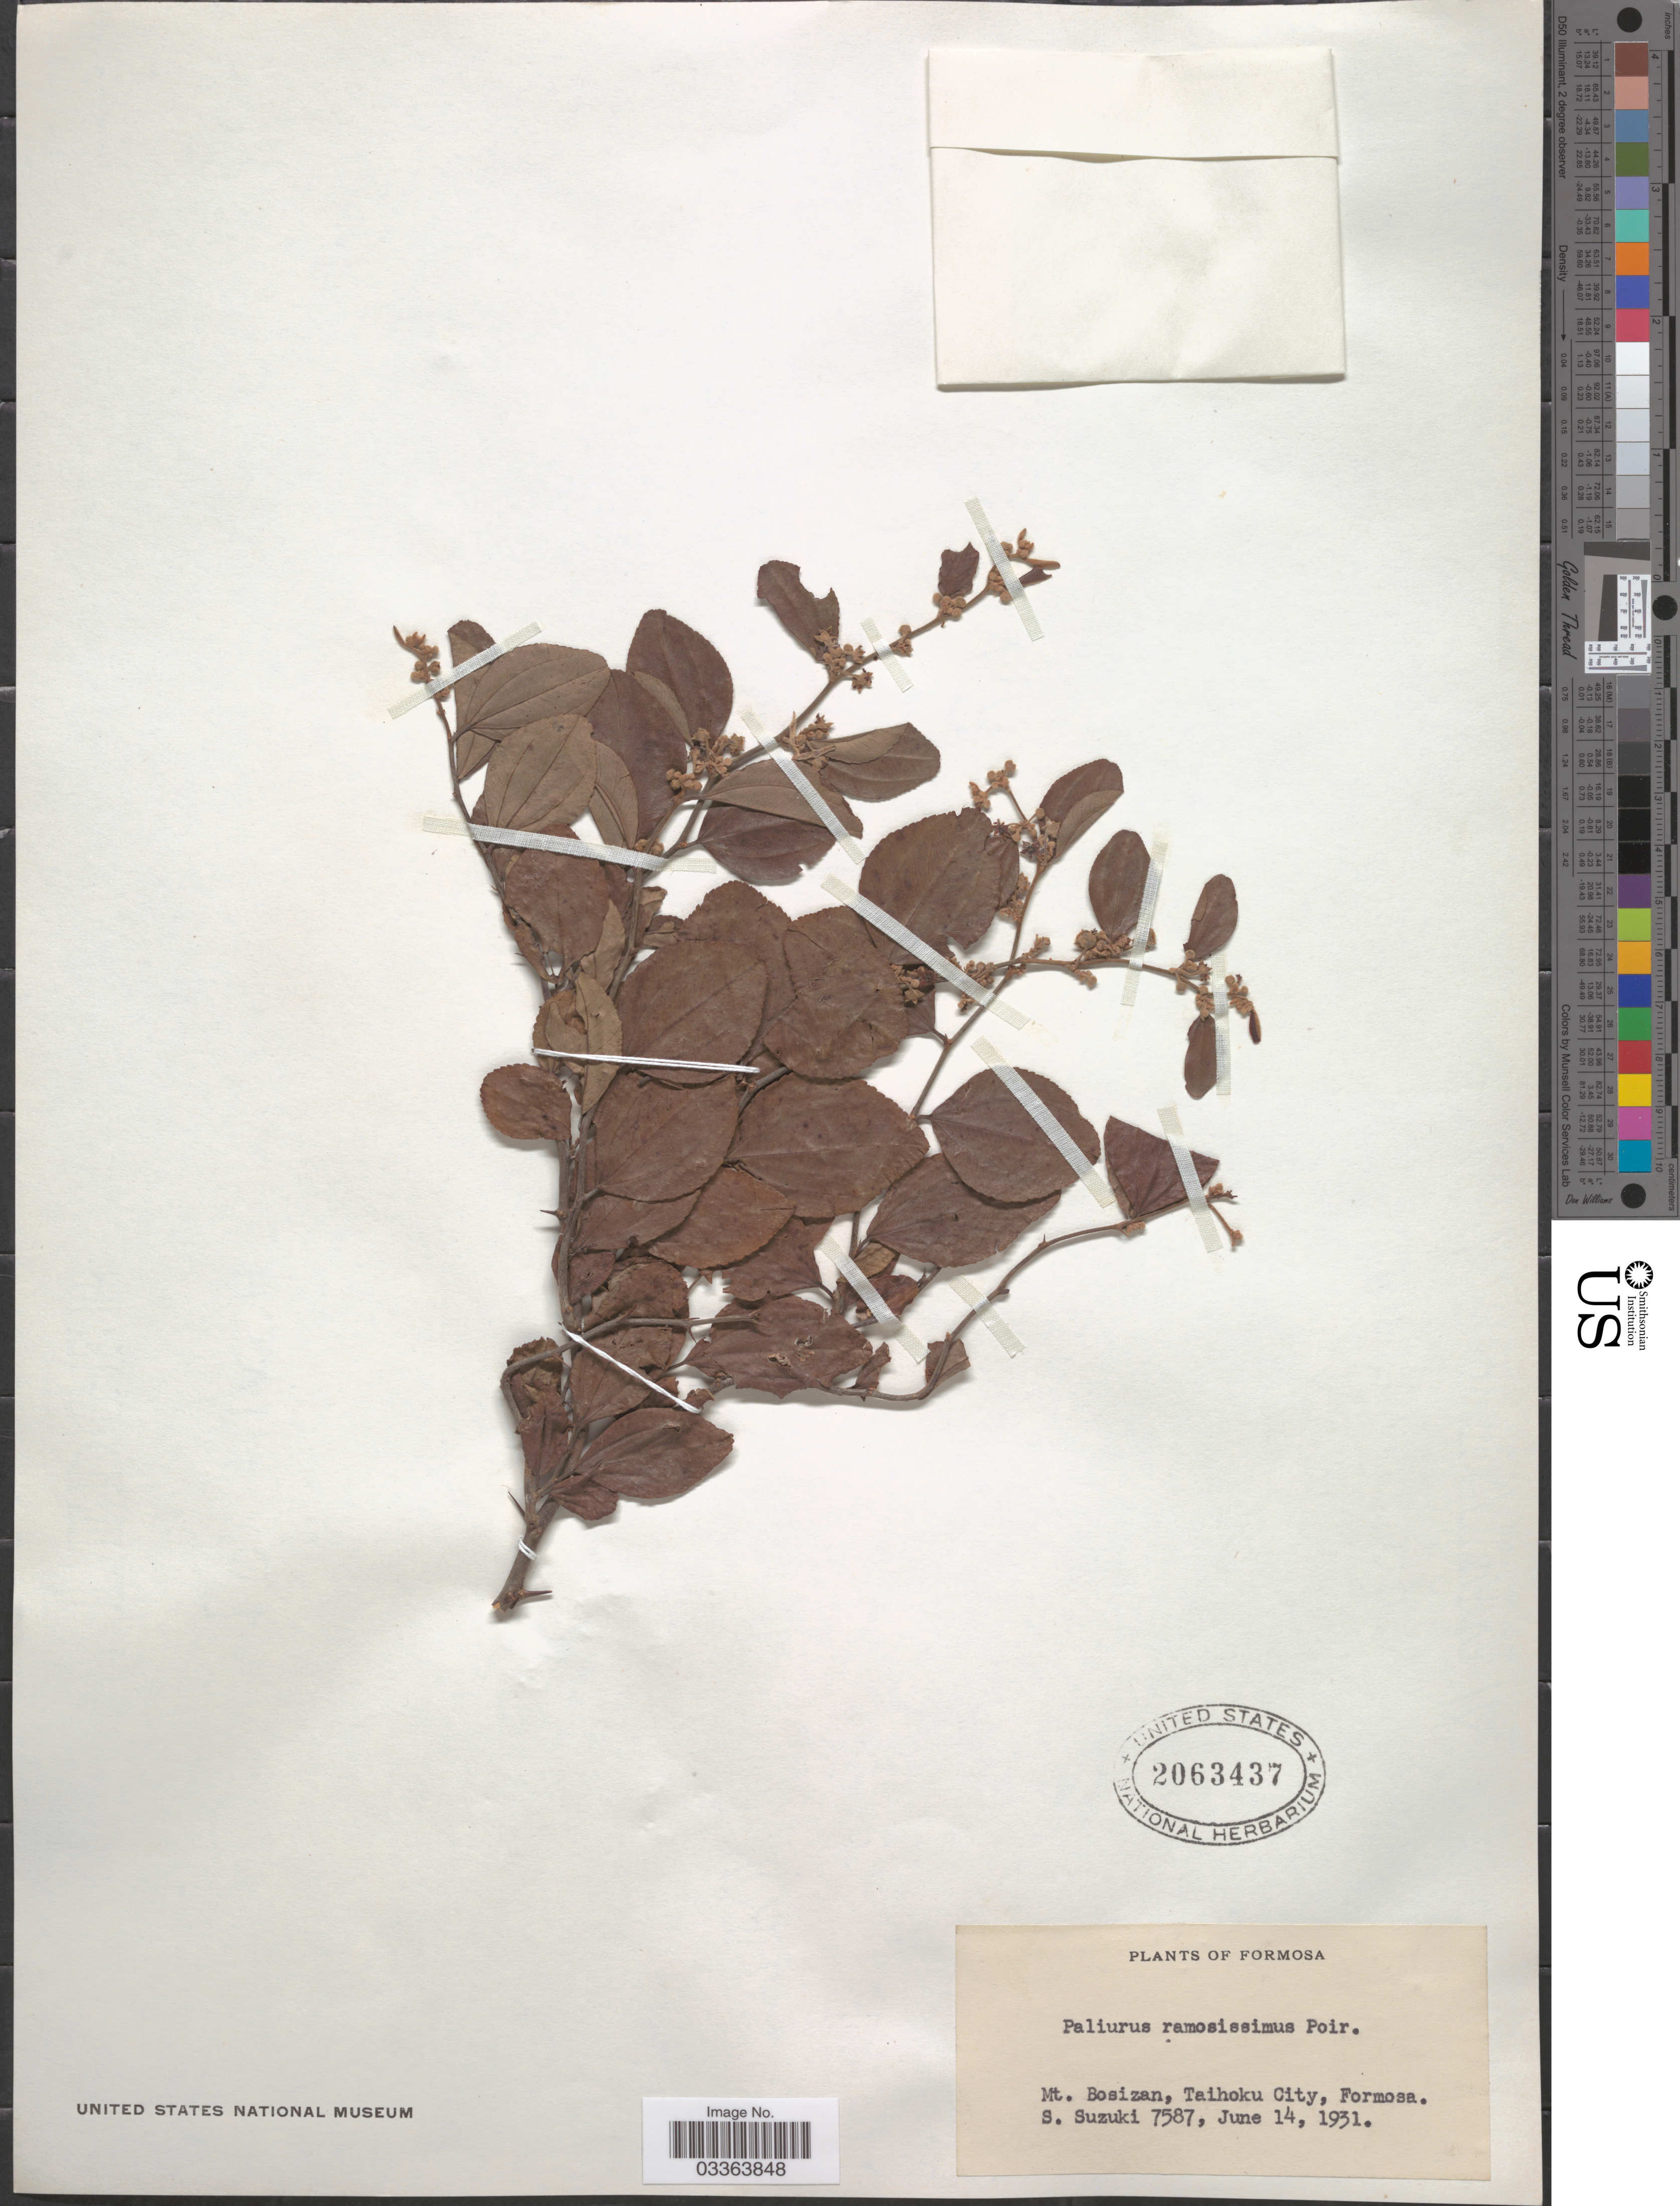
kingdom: Plantae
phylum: Tracheophyta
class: Magnoliopsida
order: Rosales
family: Rhamnaceae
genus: Paliurus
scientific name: Paliurus ramosissimus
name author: (Lour.) Poir.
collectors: S. Suzuki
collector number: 7587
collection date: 1931-06-14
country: Taiwan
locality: Formosa. Mt. Bosizan, Taihoku City.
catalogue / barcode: US 2063437